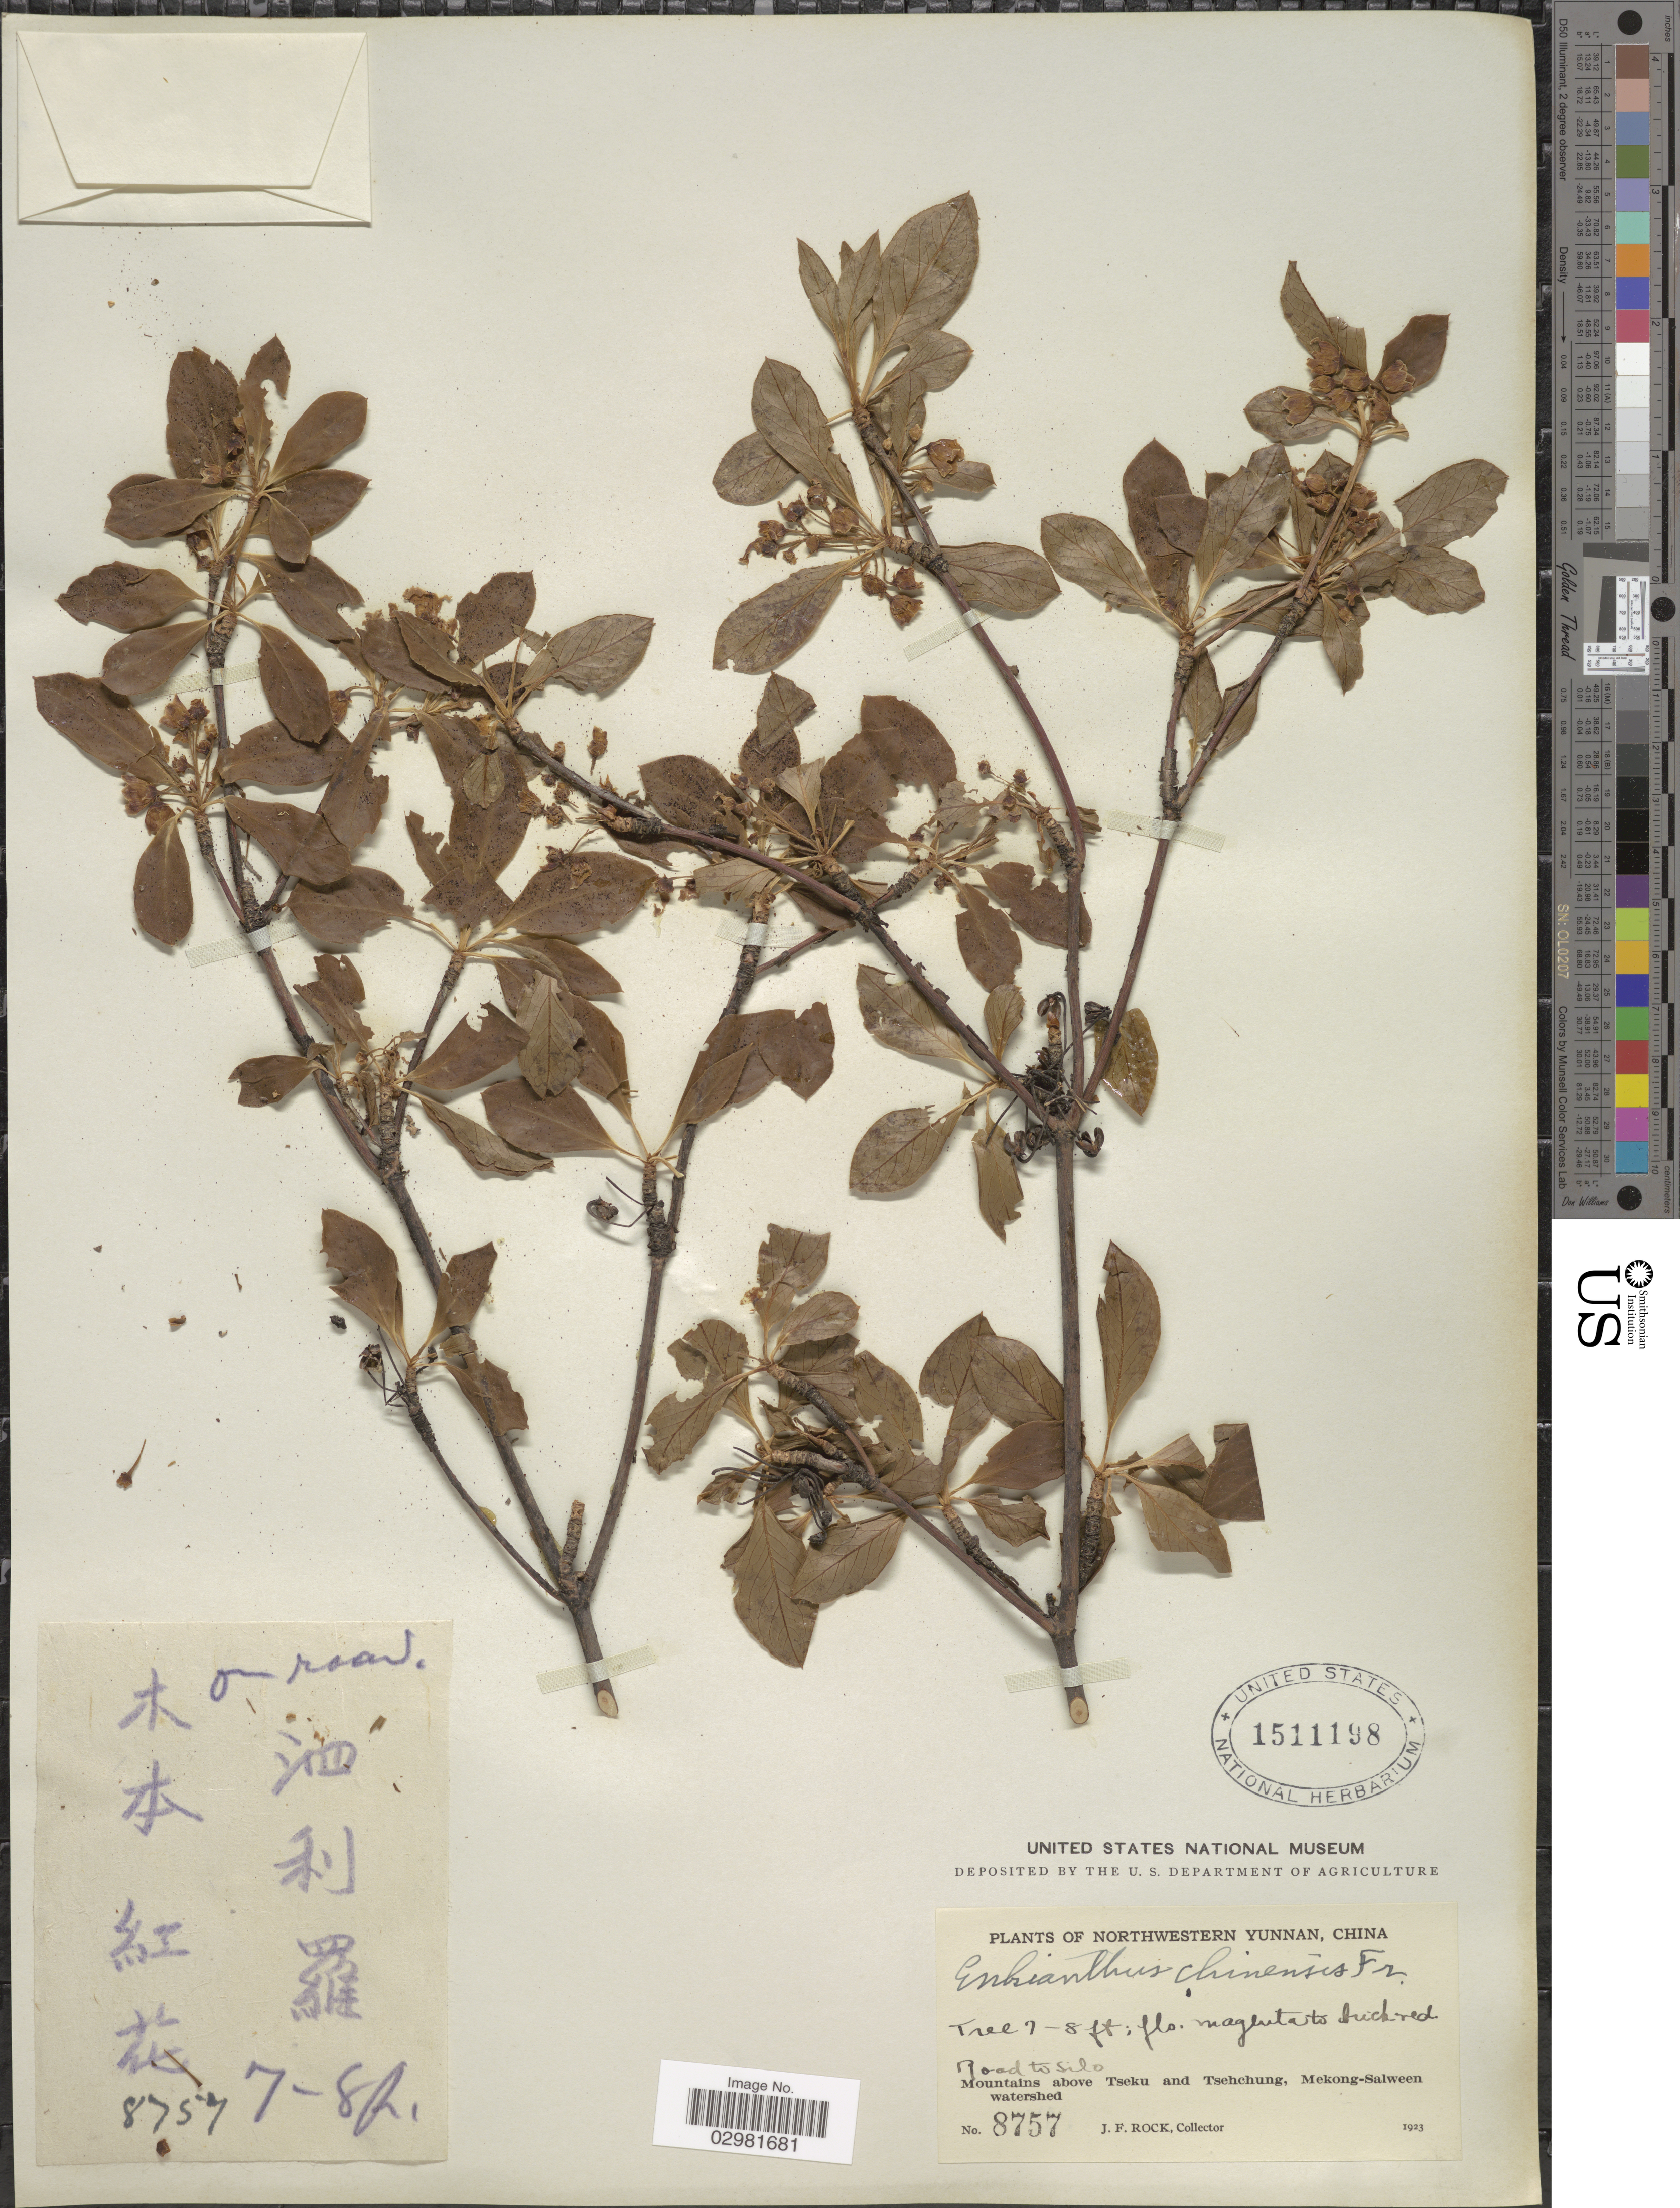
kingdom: Plantae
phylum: Tracheophyta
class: Magnoliopsida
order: Ericales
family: Ericaceae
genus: Enkianthus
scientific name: Enkianthus chinensis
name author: Franch.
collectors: J. Rock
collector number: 8757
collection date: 1923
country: China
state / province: Yunnan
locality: Northwestern Yunnan. Road to Silo. Mountains above Tseku and Tsehchung, Mekong-Salween watershed.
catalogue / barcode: US 1511198